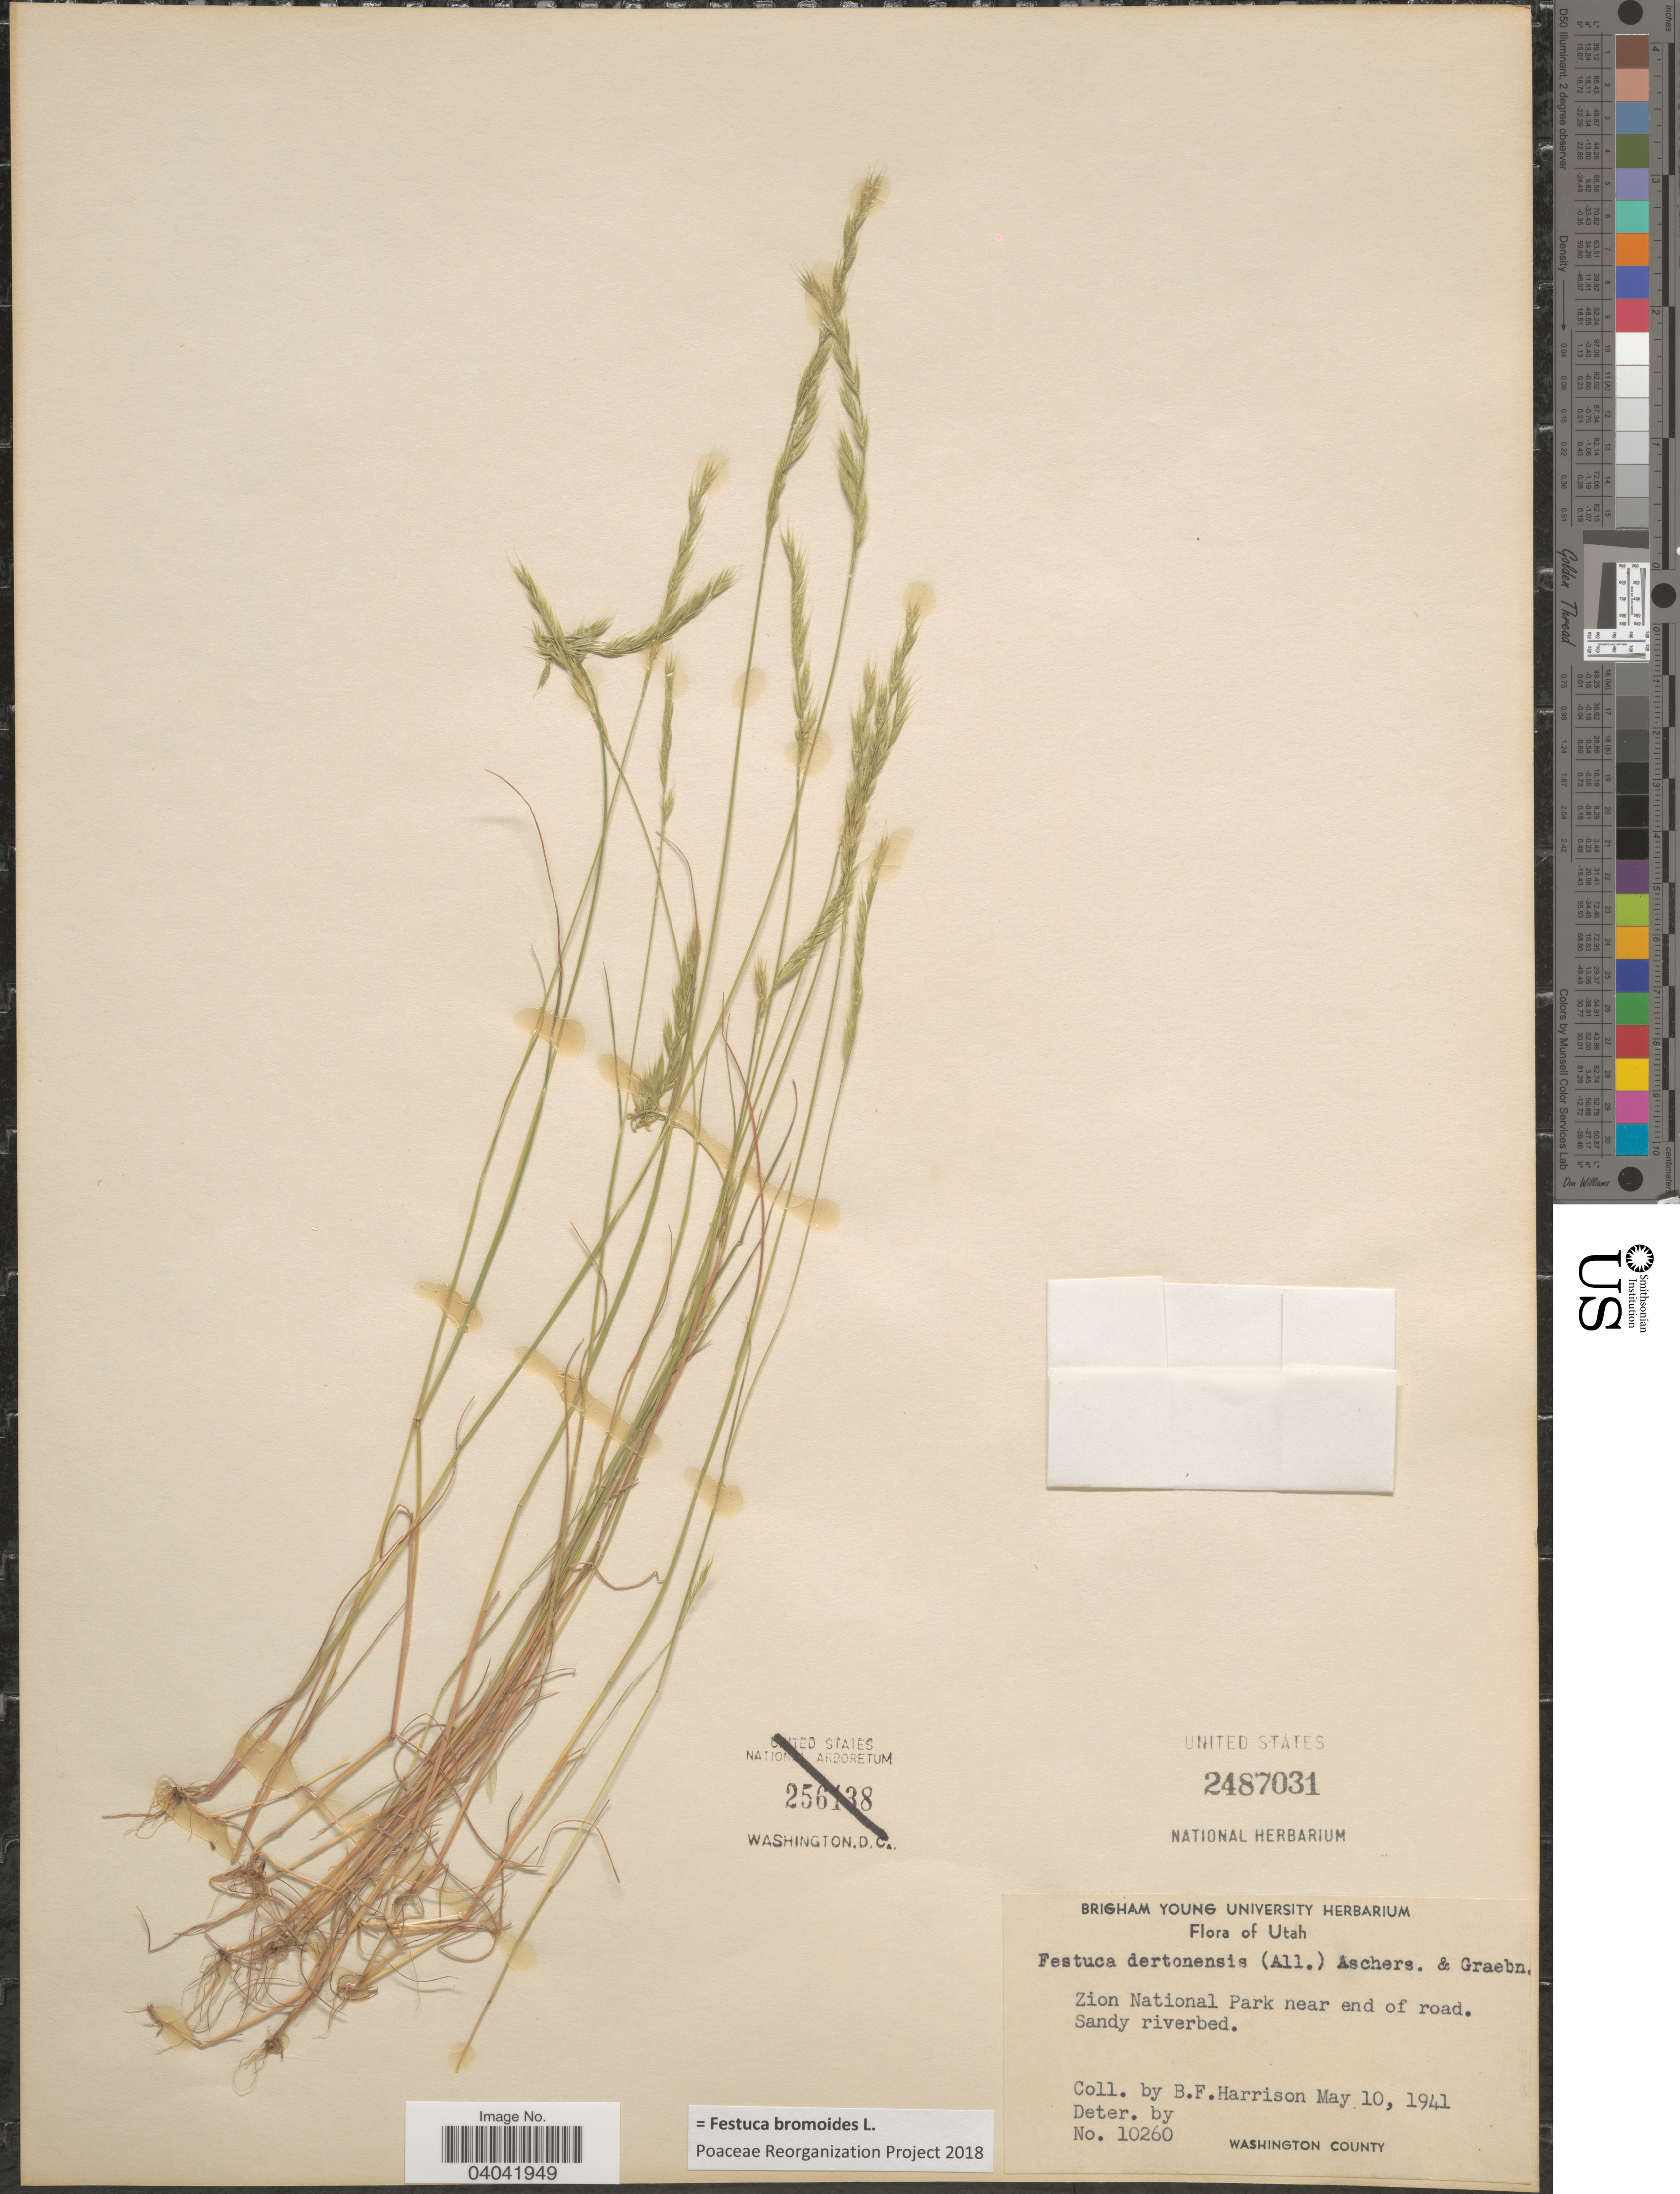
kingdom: Plantae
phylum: Tracheophyta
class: Liliopsida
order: Poales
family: Poaceae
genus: Festuca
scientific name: Festuca bromoides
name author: L.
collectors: B. F. Harrison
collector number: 10260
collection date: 1941-05-10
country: United States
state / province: Utah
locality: Zion National Park near end of road. Washington County.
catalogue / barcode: US 2487031